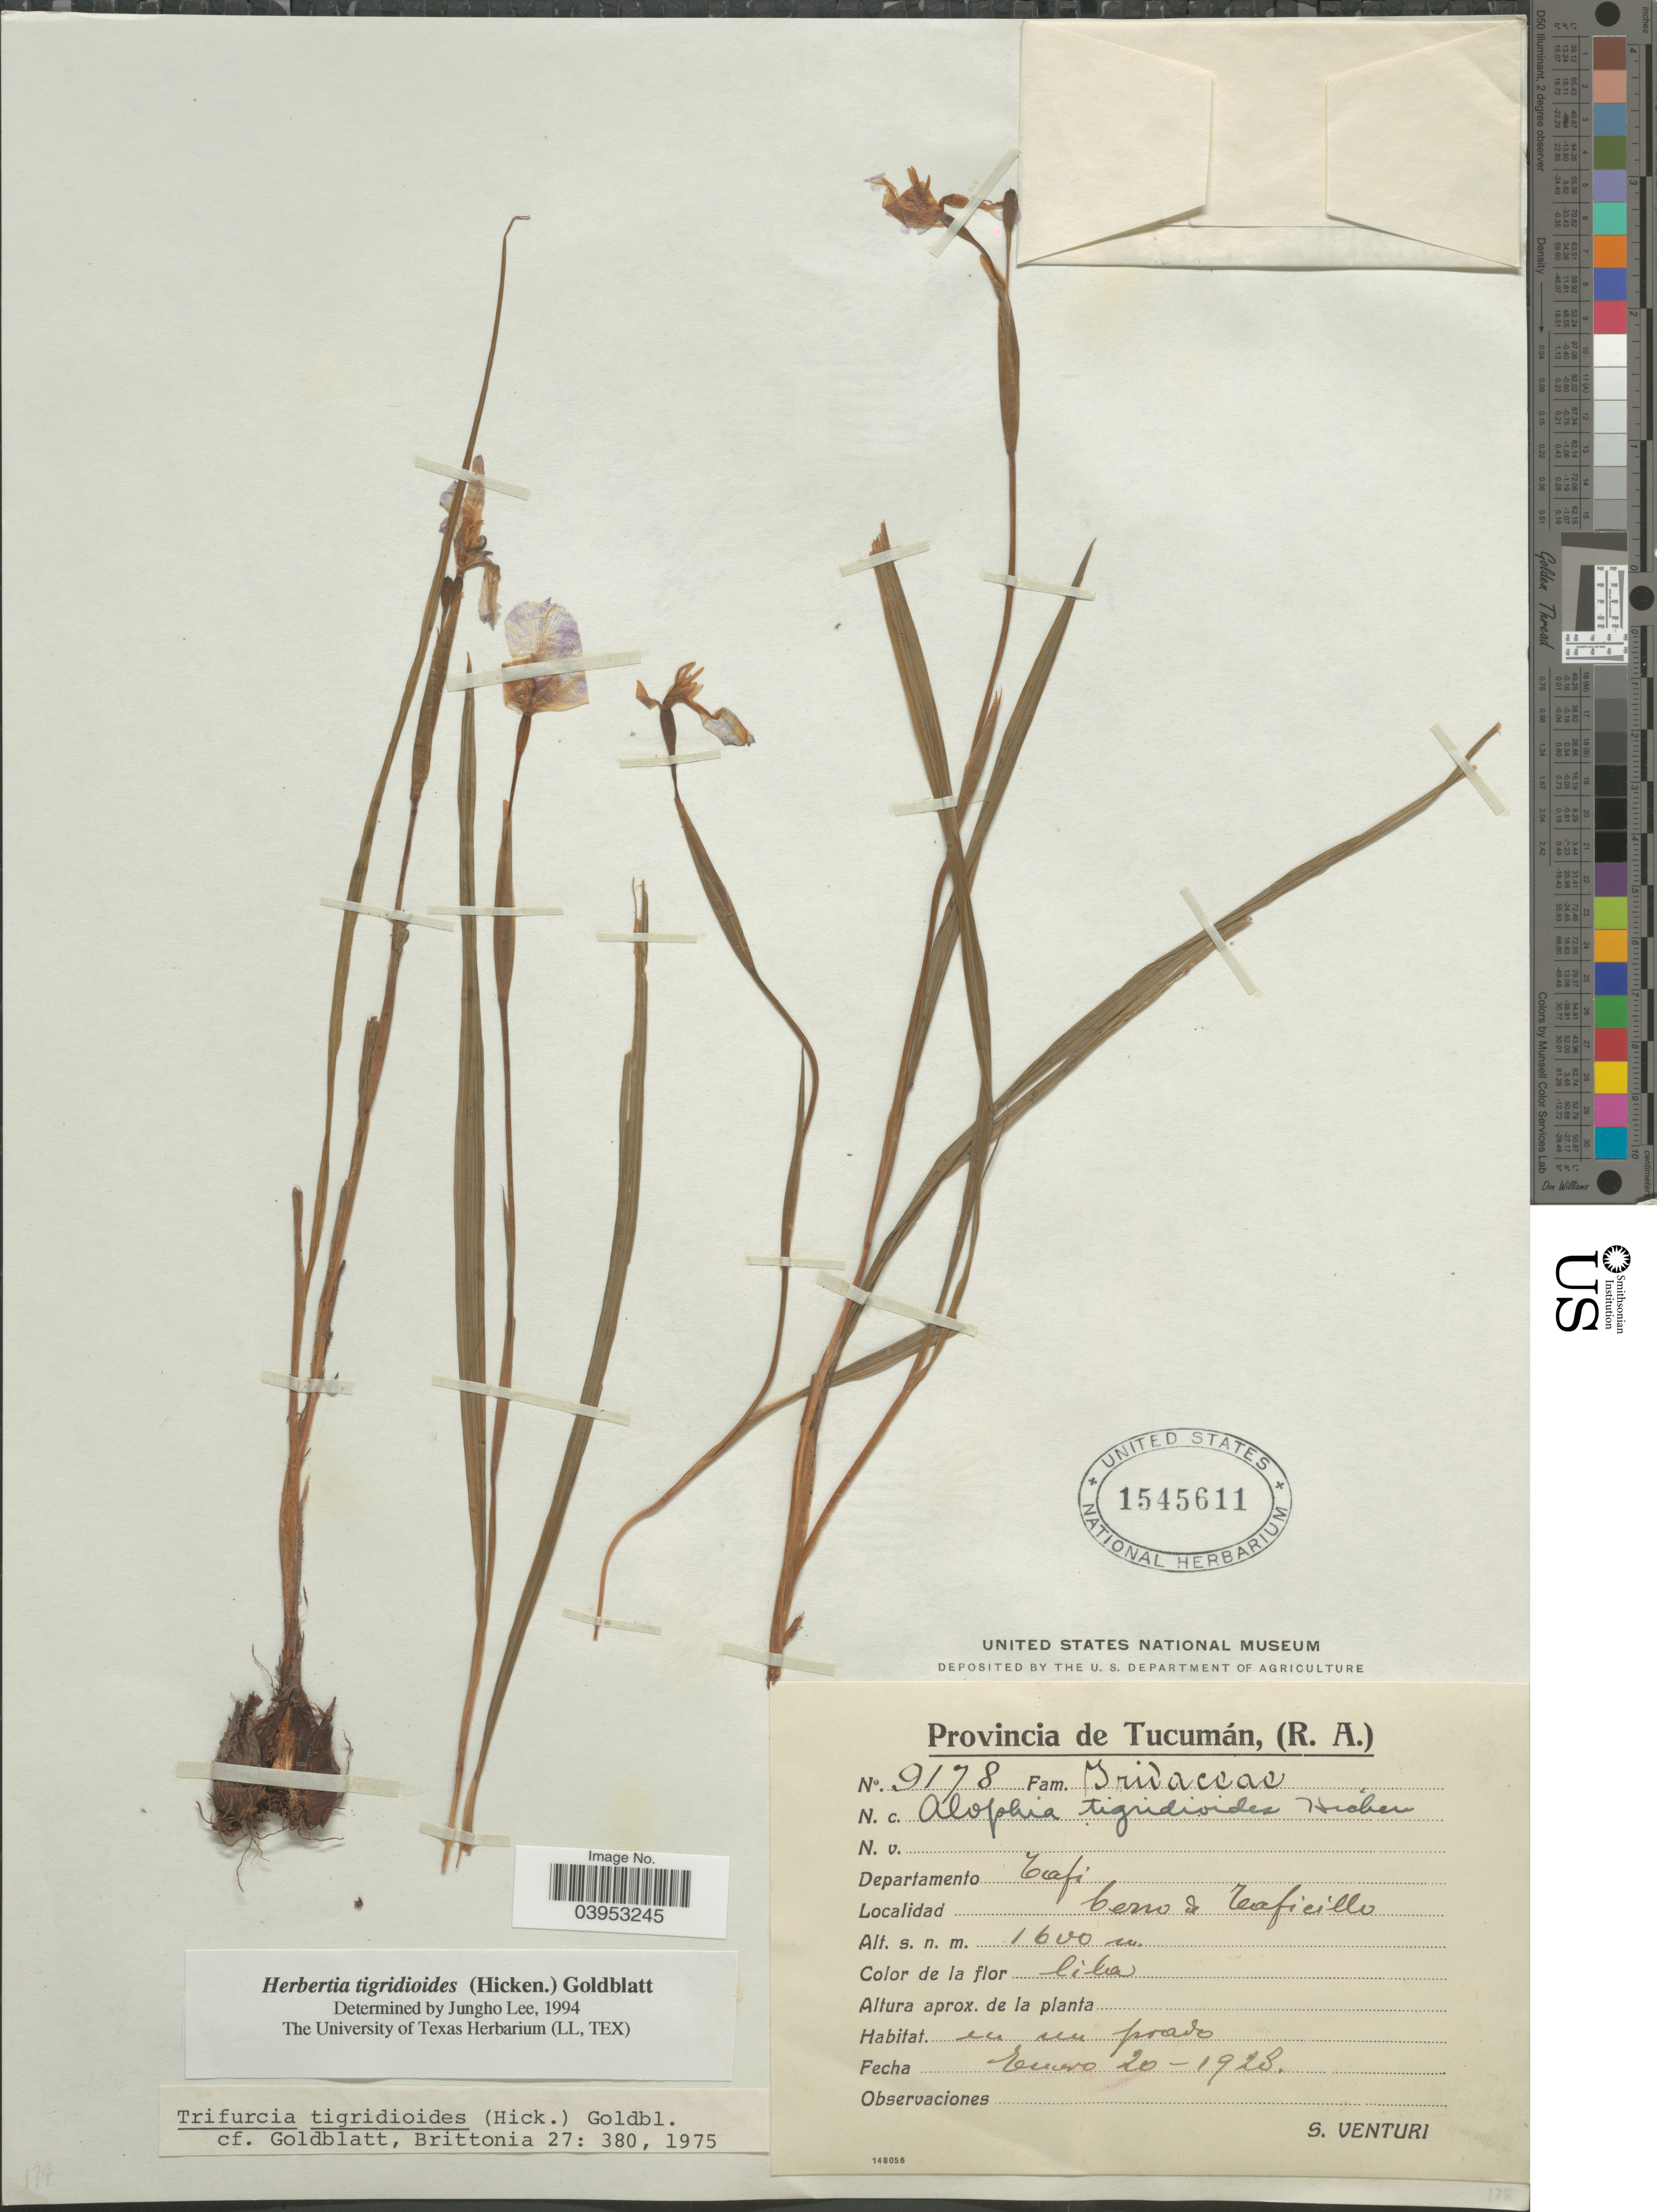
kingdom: Plantae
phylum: Tracheophyta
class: Liliopsida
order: Asparagales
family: Iridaceae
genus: Herbertia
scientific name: Herbertia tigridioides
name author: (Hicken) Goldblatt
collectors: S. Venturi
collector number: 9178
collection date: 1928-01-20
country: Argentina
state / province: Tucuman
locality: Departamento Tafi. Cerro de Taficillo.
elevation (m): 1600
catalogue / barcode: US 1545611